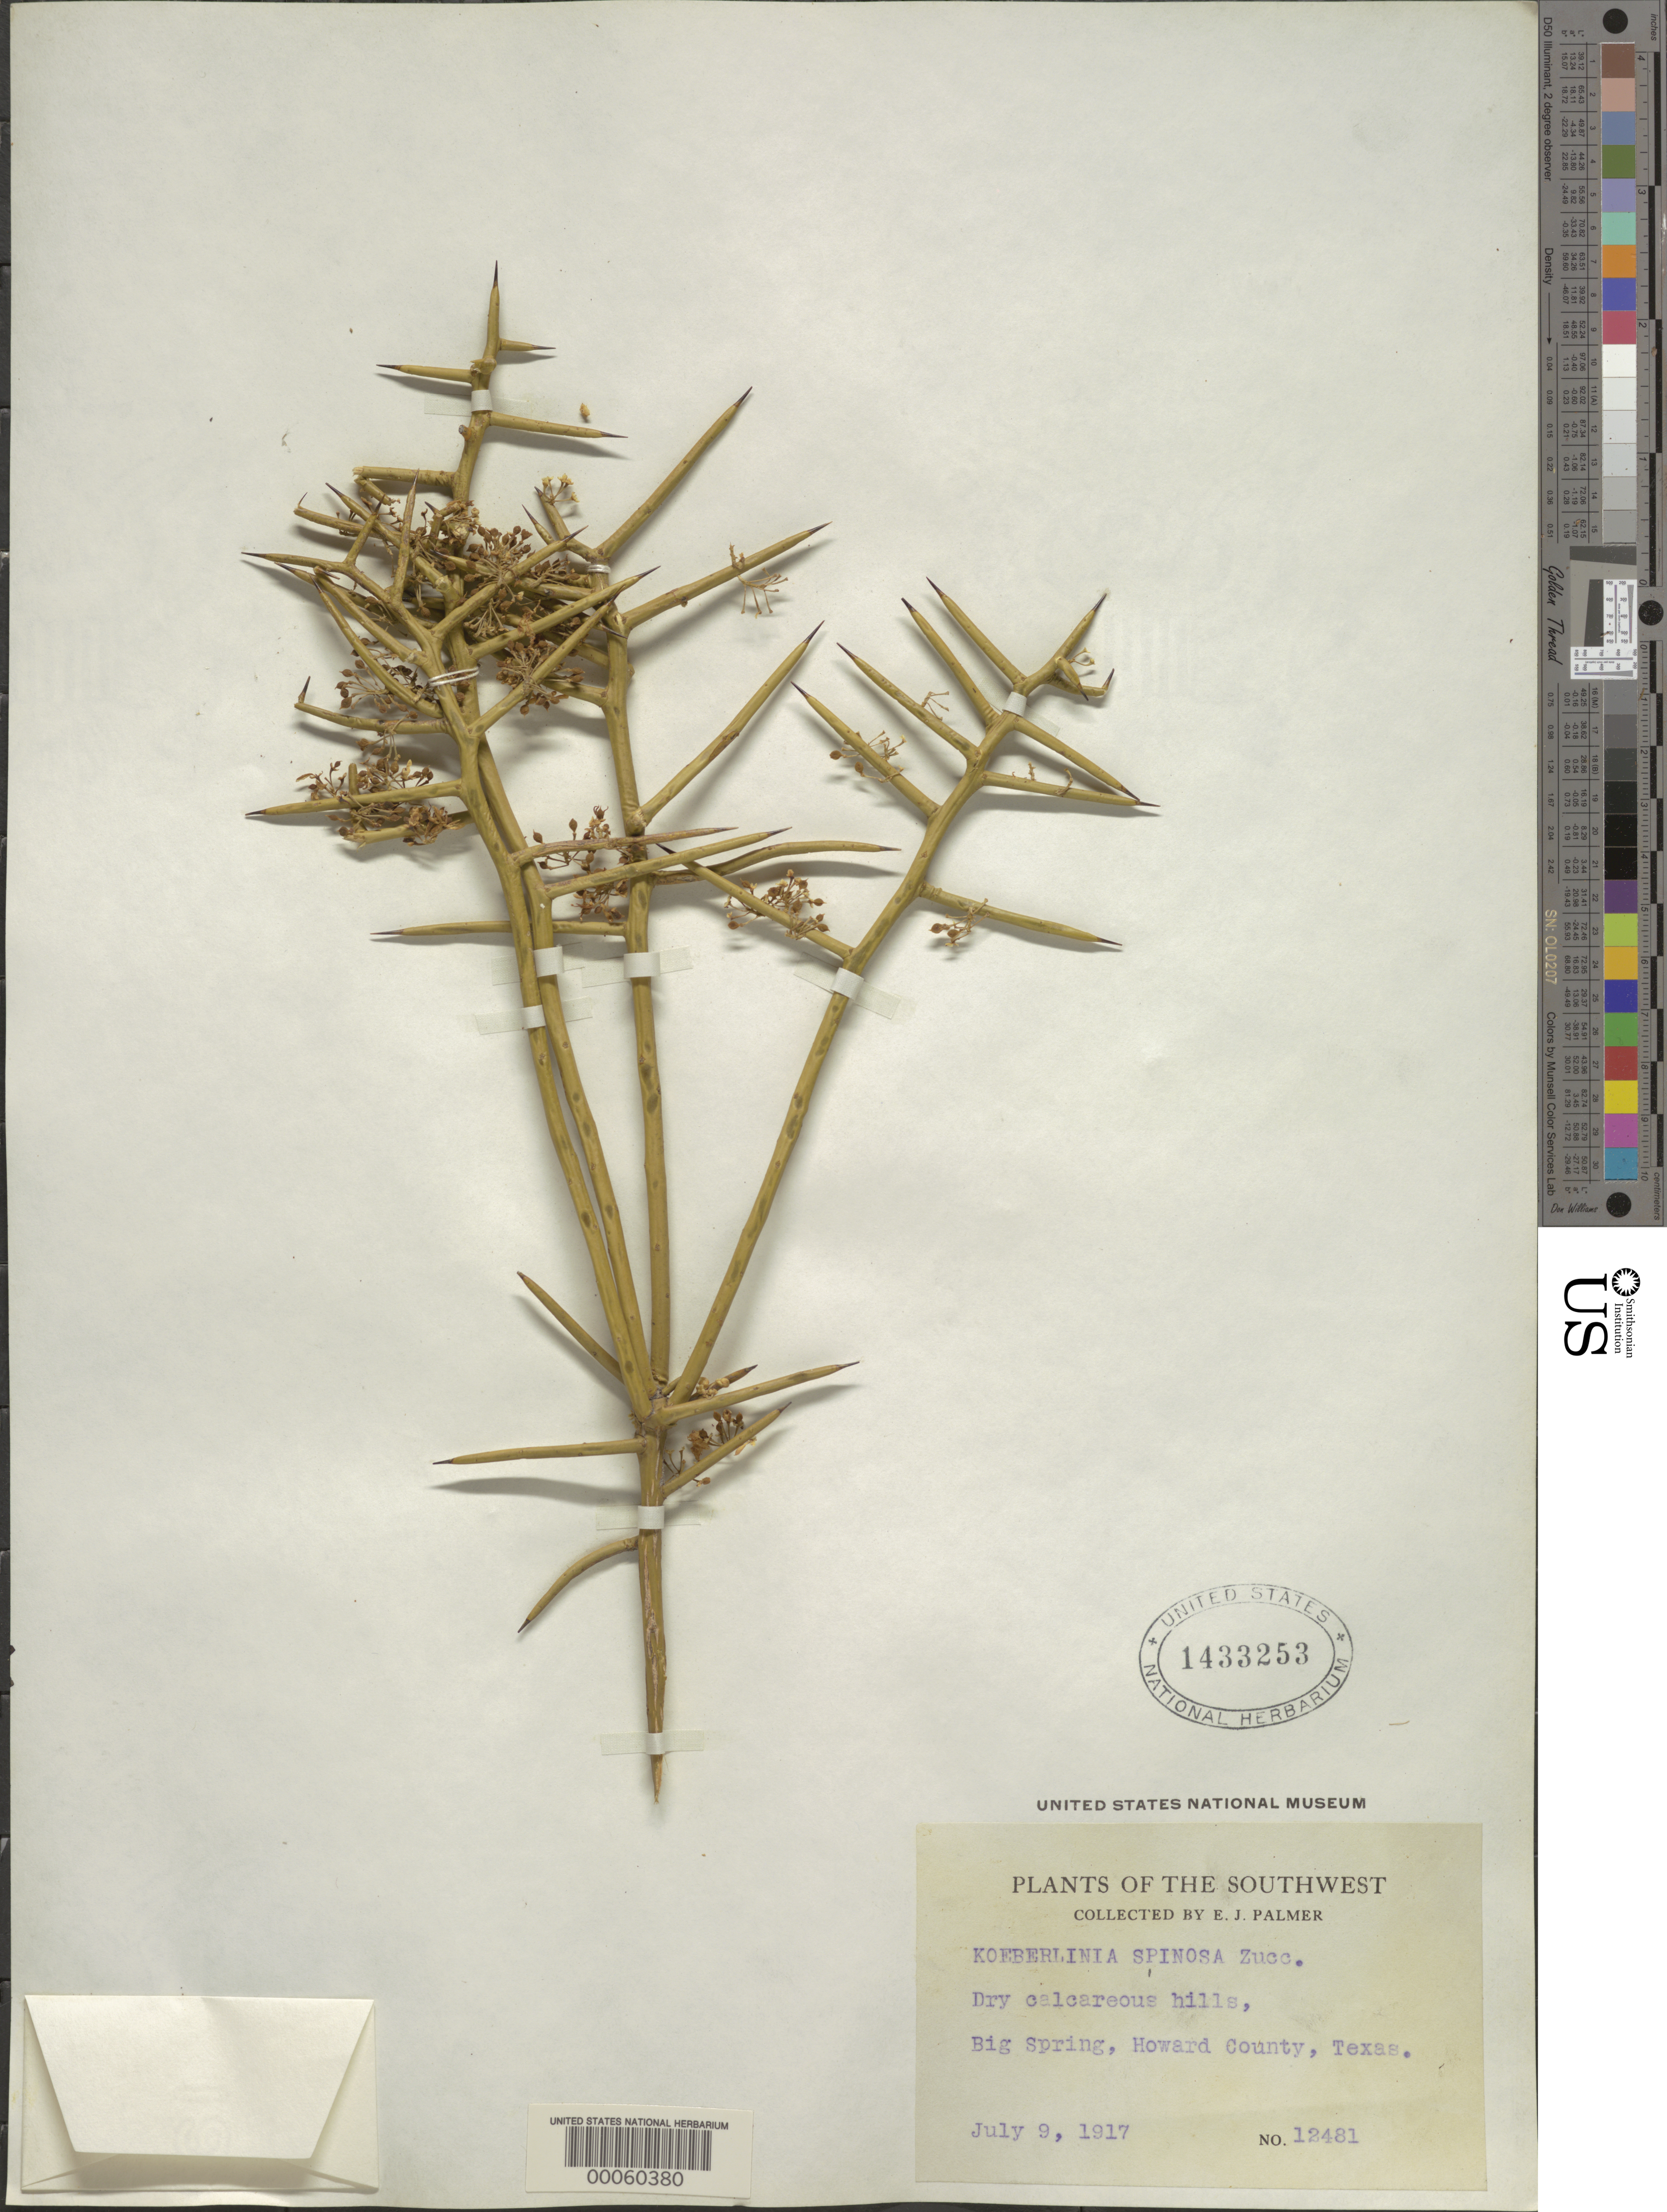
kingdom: Plantae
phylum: Tracheophyta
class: Magnoliopsida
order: Brassicales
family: Koeberliniaceae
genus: Koeberlinia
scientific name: Koeberlinia spinosa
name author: Zucc.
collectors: E. J. Palmer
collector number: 12481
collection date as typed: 09 Jul 1917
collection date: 1917-07-09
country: United States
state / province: Texas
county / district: Howard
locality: Big spring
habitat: Dry calcareous hills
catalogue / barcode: US 1433253